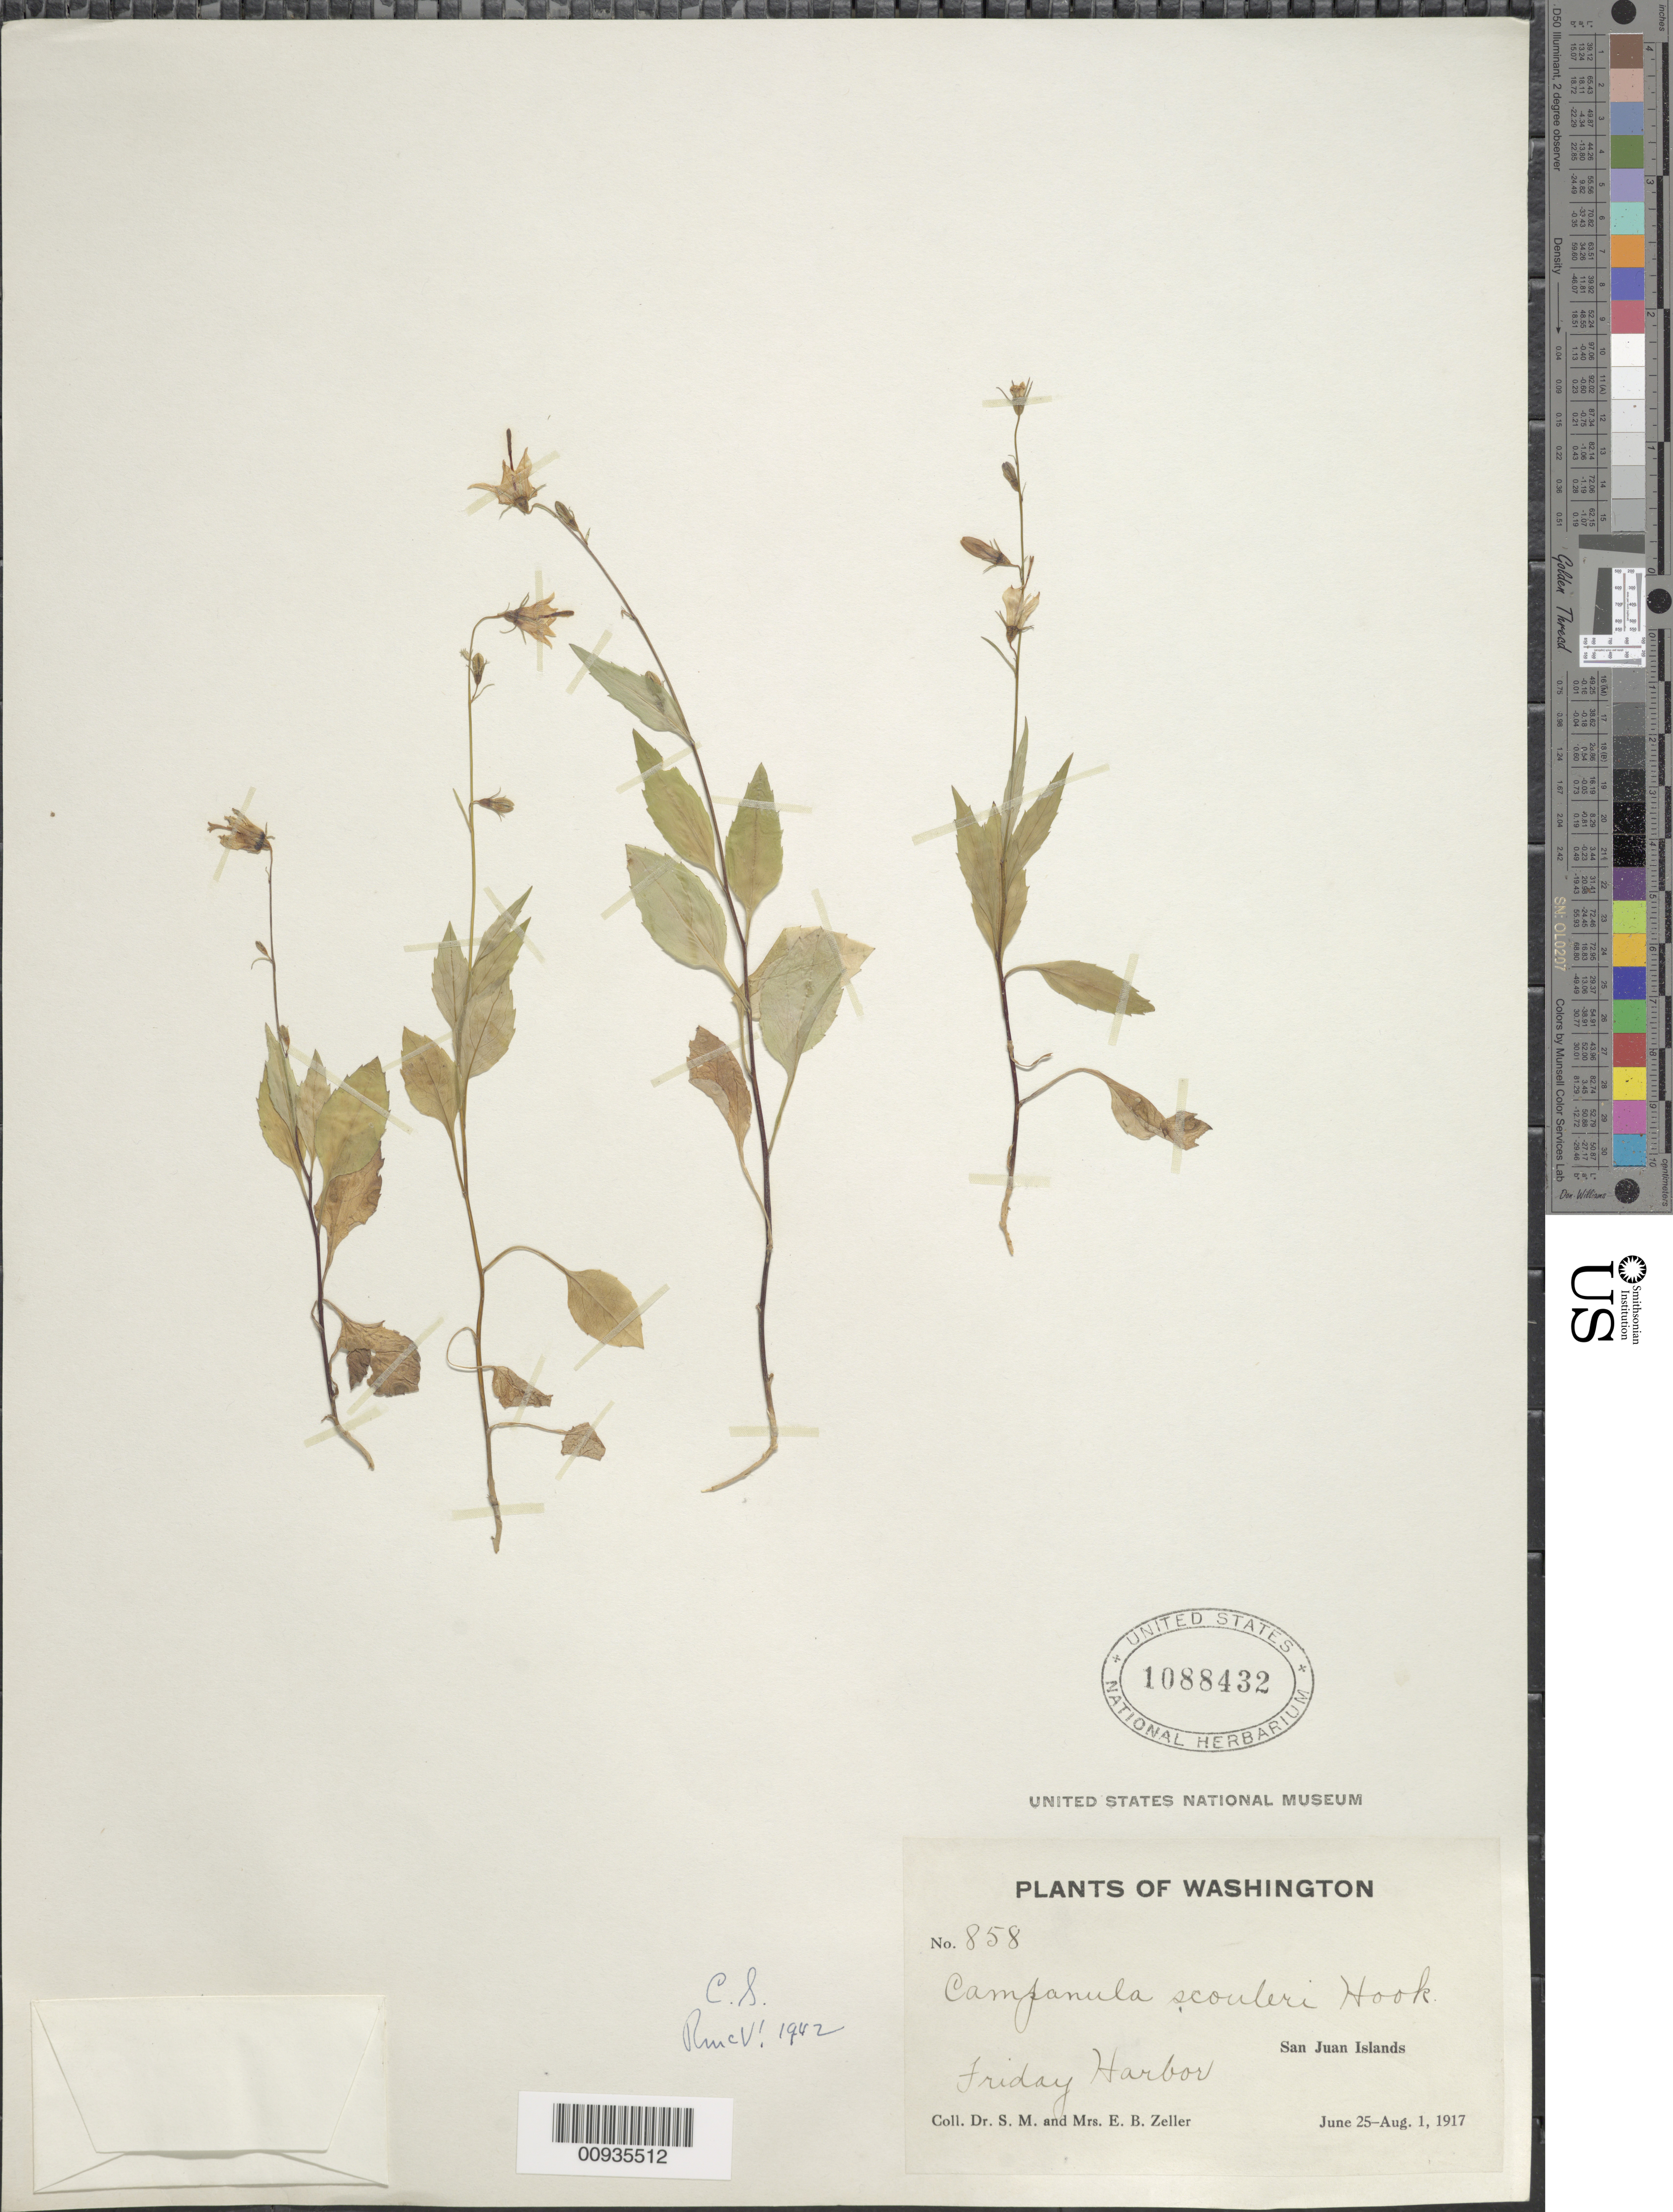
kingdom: Plantae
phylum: Tracheophyta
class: Magnoliopsida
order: Asterales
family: Campanulaceae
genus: Campanula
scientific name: Campanula scouleri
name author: Hook.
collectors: S. Zeller & E. Zeller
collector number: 858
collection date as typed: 25 Jun 1917 to 01 Aug 1917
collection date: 1917-06-25/1917-08-01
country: United States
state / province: Washington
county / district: San Juan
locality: San Juan Islands, Friday Harbor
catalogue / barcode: US 1088432